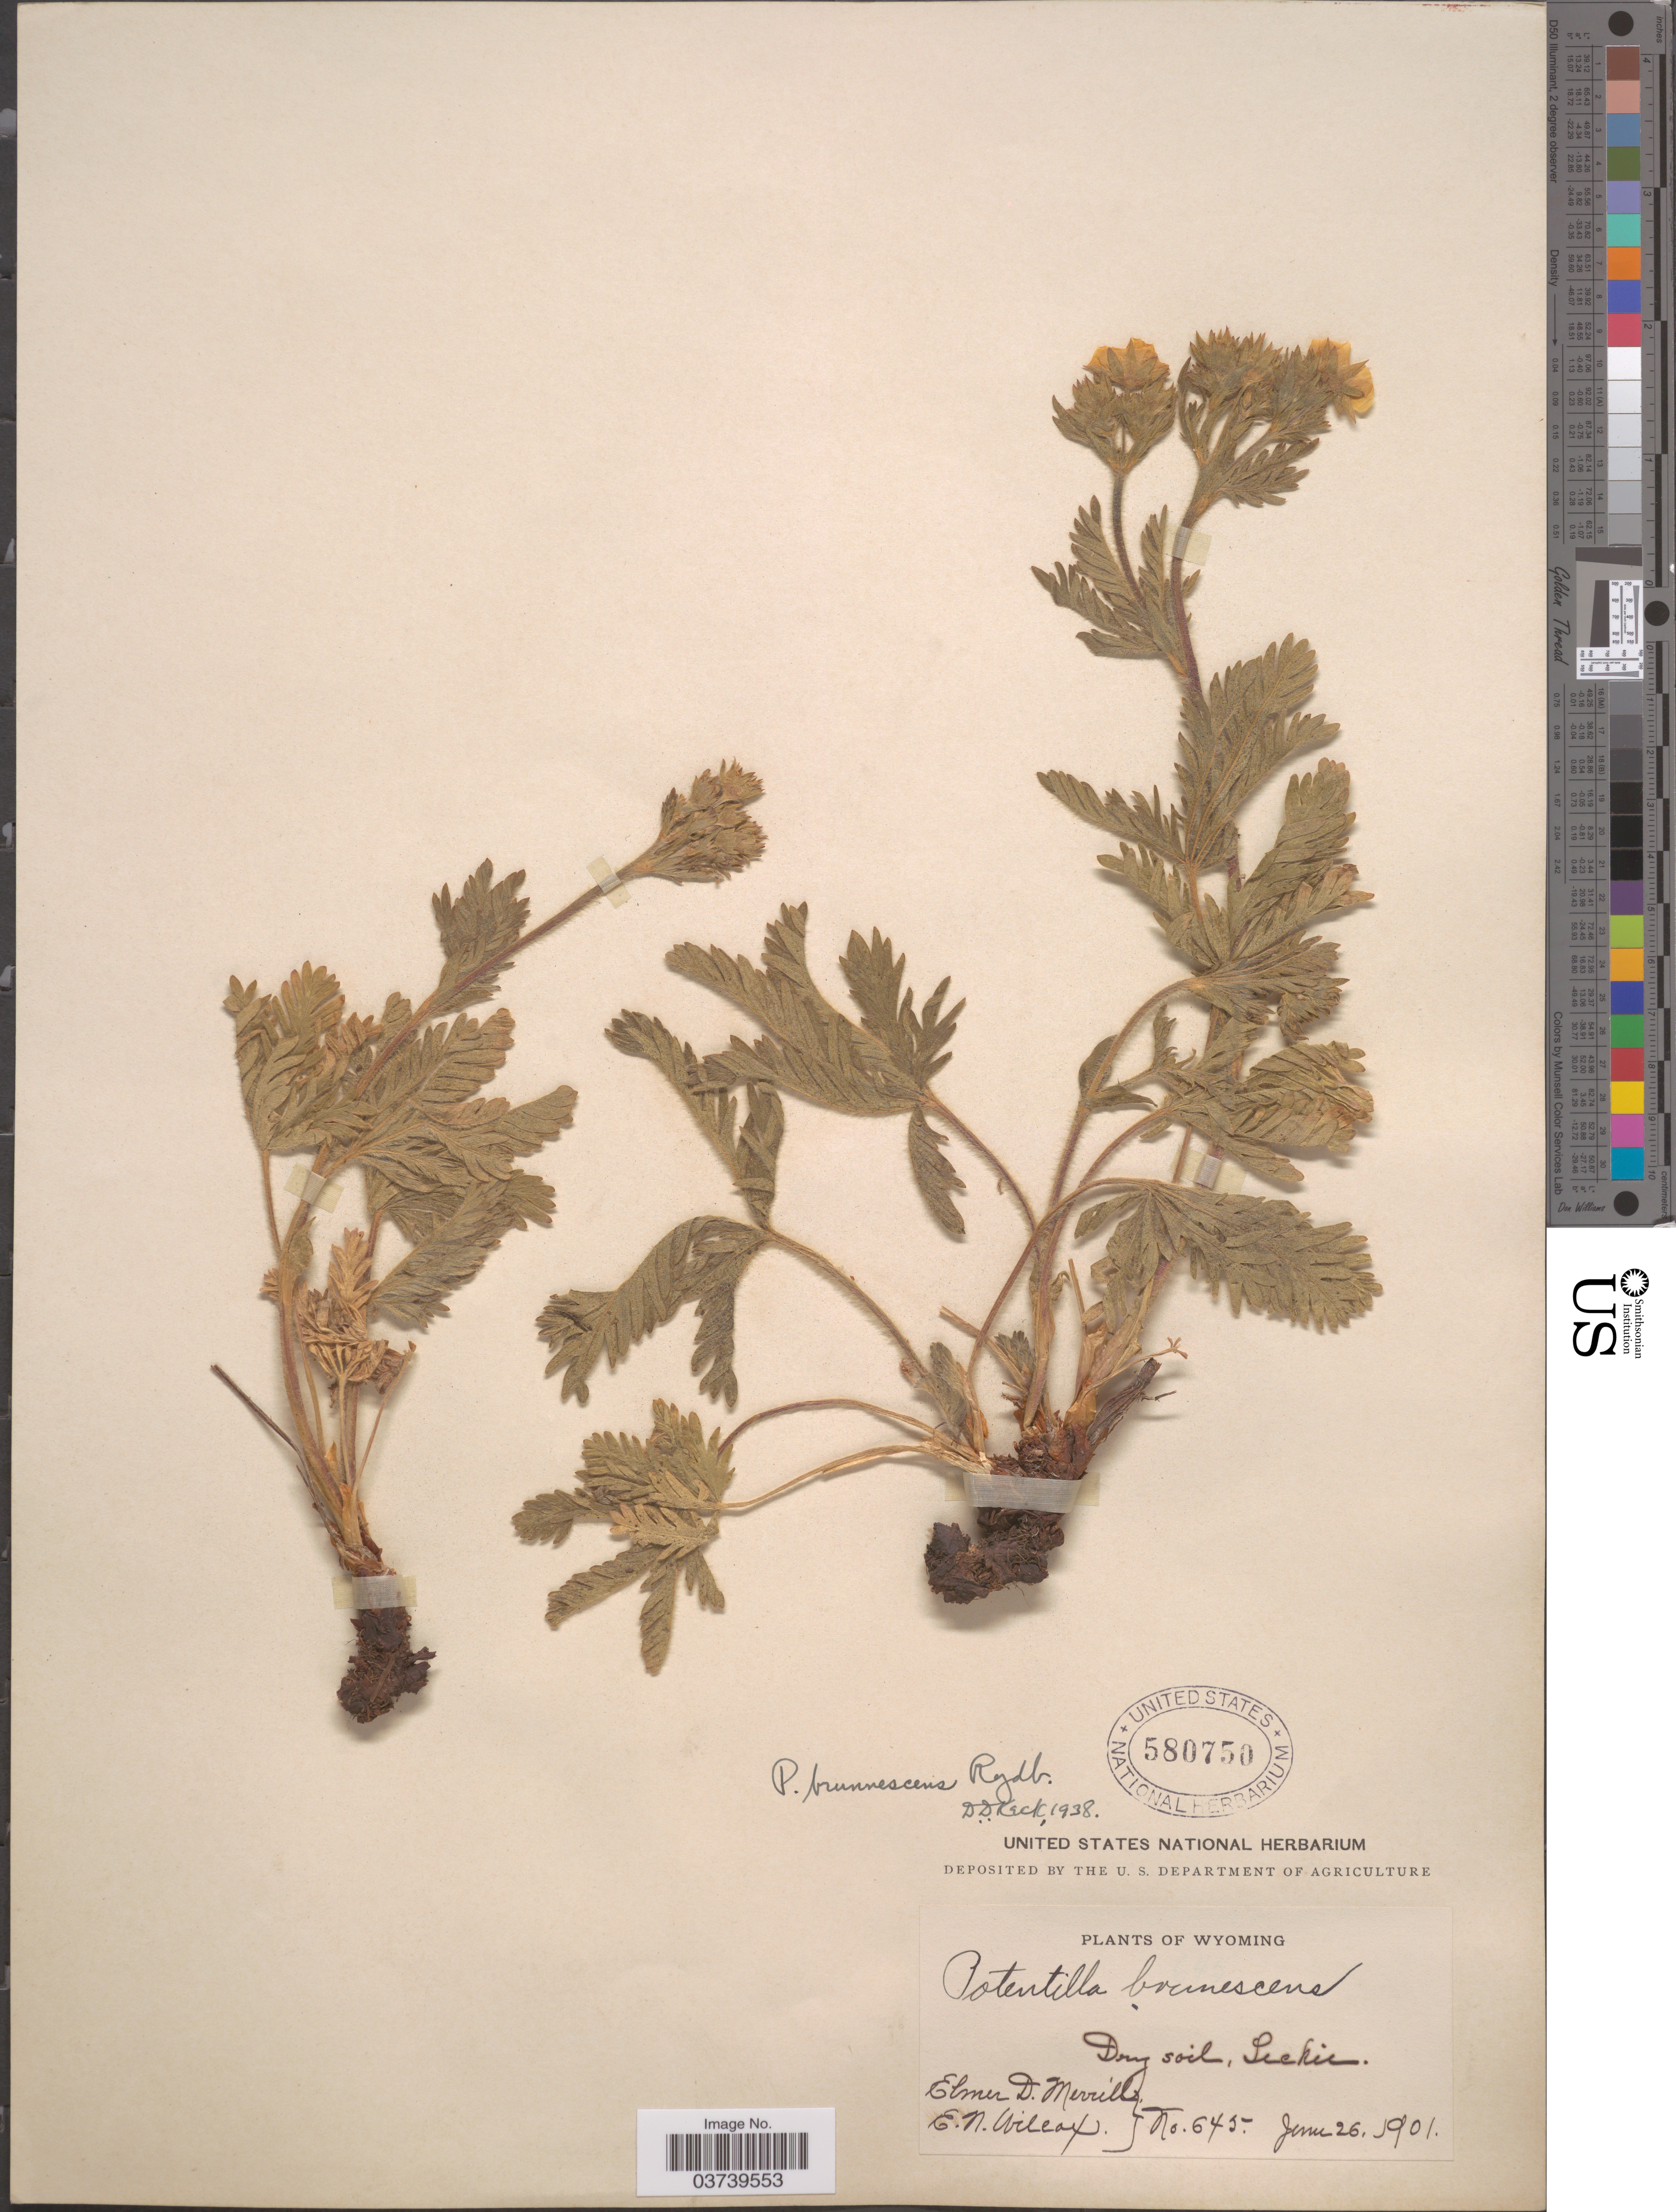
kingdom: Plantae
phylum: Tracheophyta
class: Magnoliopsida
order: Rosales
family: Rosaceae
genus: Potentilla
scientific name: Potentilla gracilis var. brunnescens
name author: (Rydb.) C.L. Hitchc.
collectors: E. D. Merrill & E. Wilcox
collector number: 645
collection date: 1901-06-26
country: United States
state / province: Wyoming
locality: Dry soil, Leckie.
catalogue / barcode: US 580750